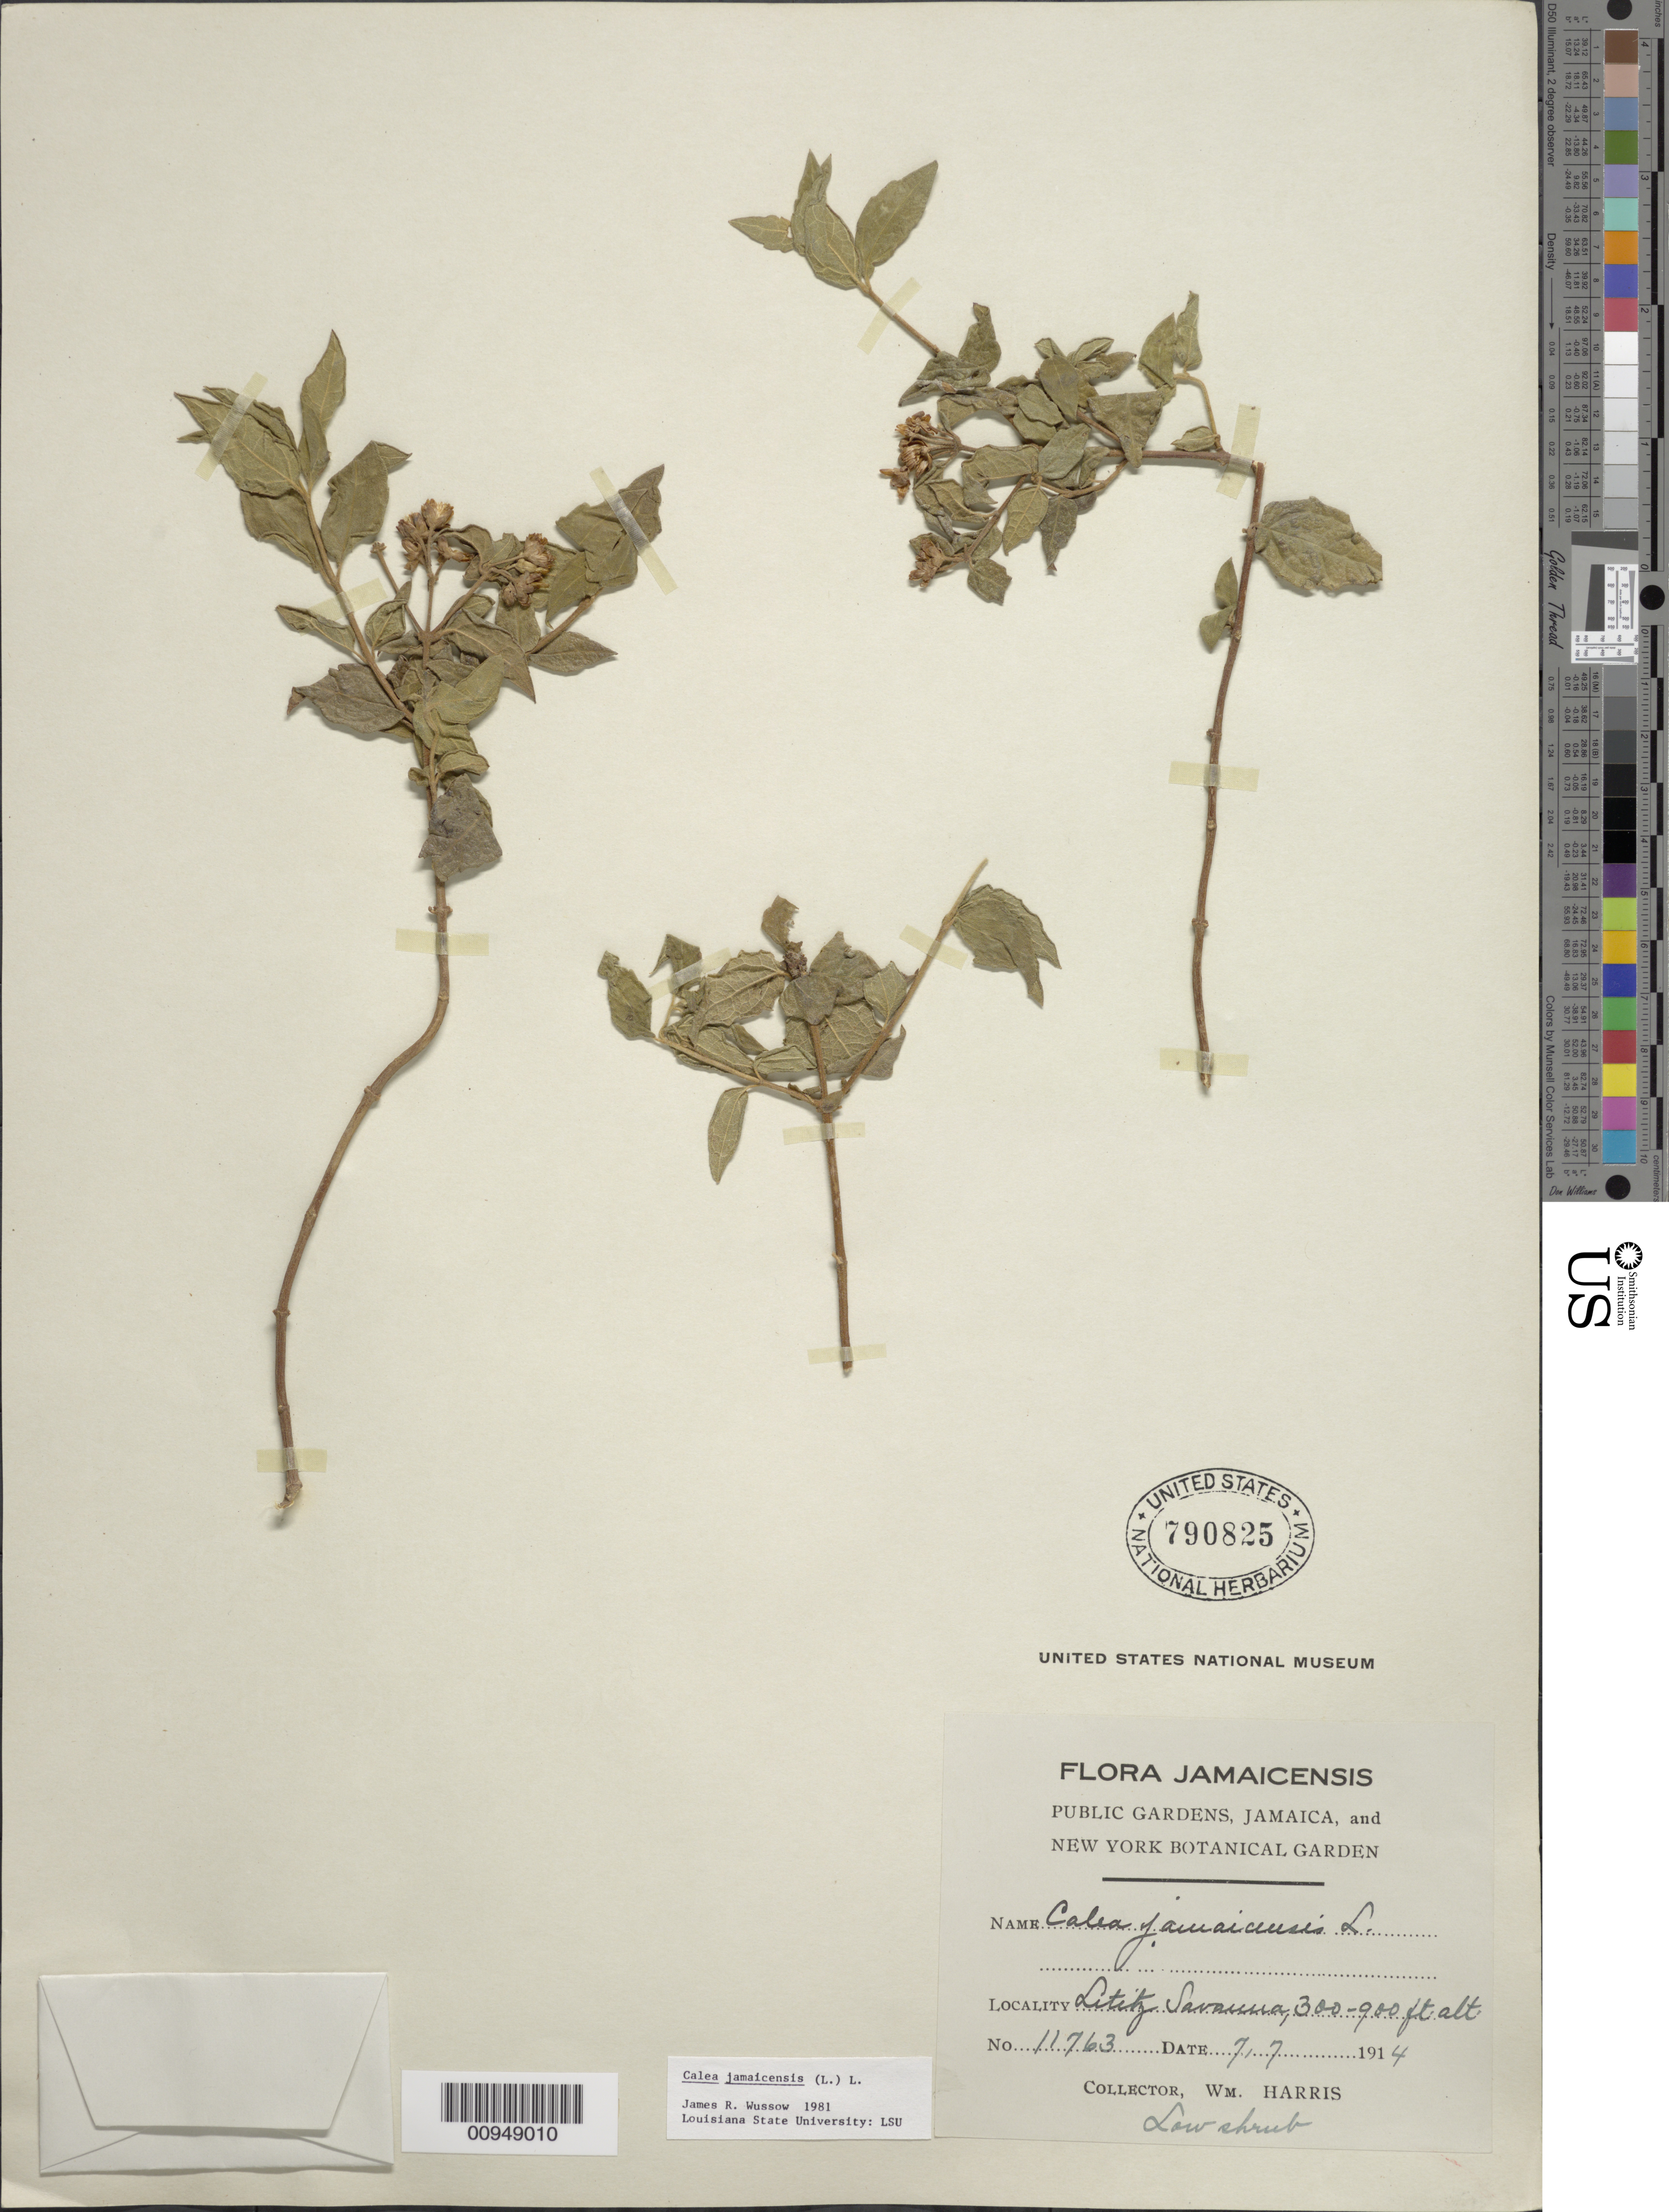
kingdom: Plantae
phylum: Tracheophyta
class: Magnoliopsida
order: Asterales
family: Asteraceae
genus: Calea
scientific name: Calea jamaicensis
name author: (L.) L.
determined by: Wussow, J. R.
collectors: W. H. Harris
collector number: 11763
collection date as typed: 07 Jul 1914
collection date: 1914-07-07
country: Jamaica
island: Jamaica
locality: Lititz Savanna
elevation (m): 91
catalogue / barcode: US 790825